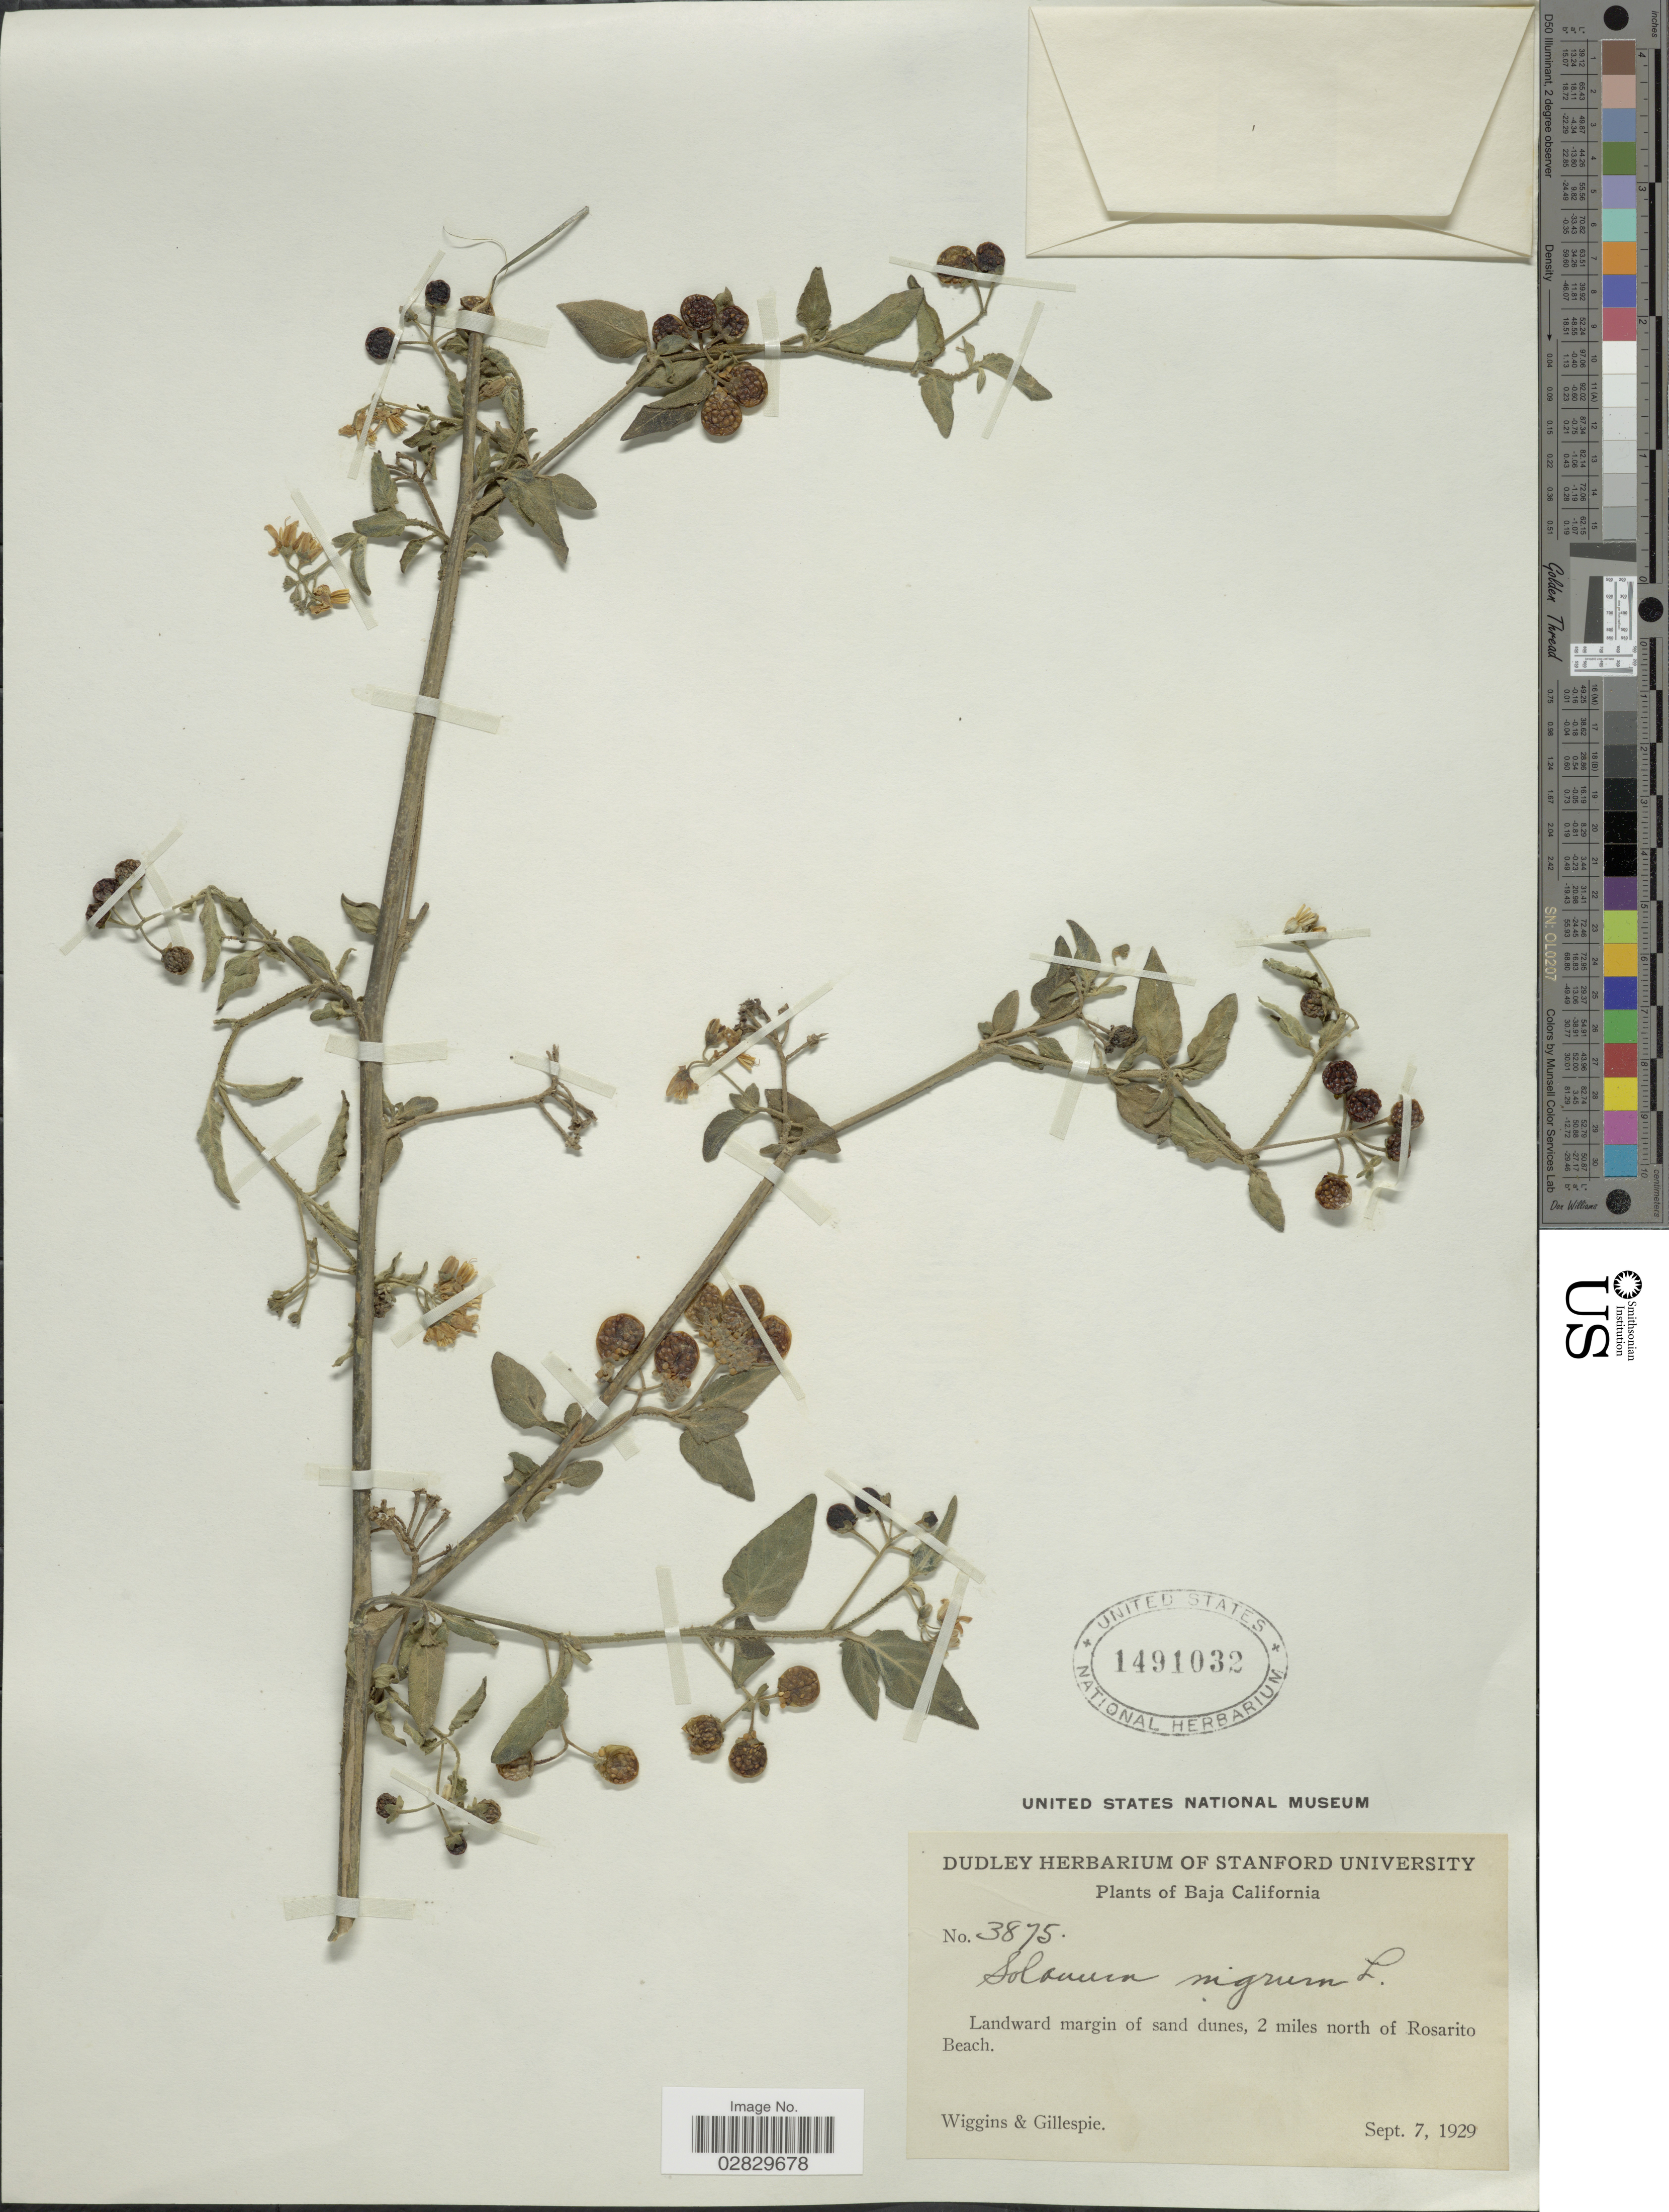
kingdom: Plantae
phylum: Tracheophyta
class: Magnoliopsida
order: Solanales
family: Solanaceae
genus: Solanum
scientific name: Solanum douglasii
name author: Dunal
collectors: -- Wiggins & -- Gillespie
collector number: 3875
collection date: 1929-09-07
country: Mexico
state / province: Baja California Norte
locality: Landward margin of sand dunes, 2 miles north of Rosarito Beach.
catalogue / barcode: US 1491032